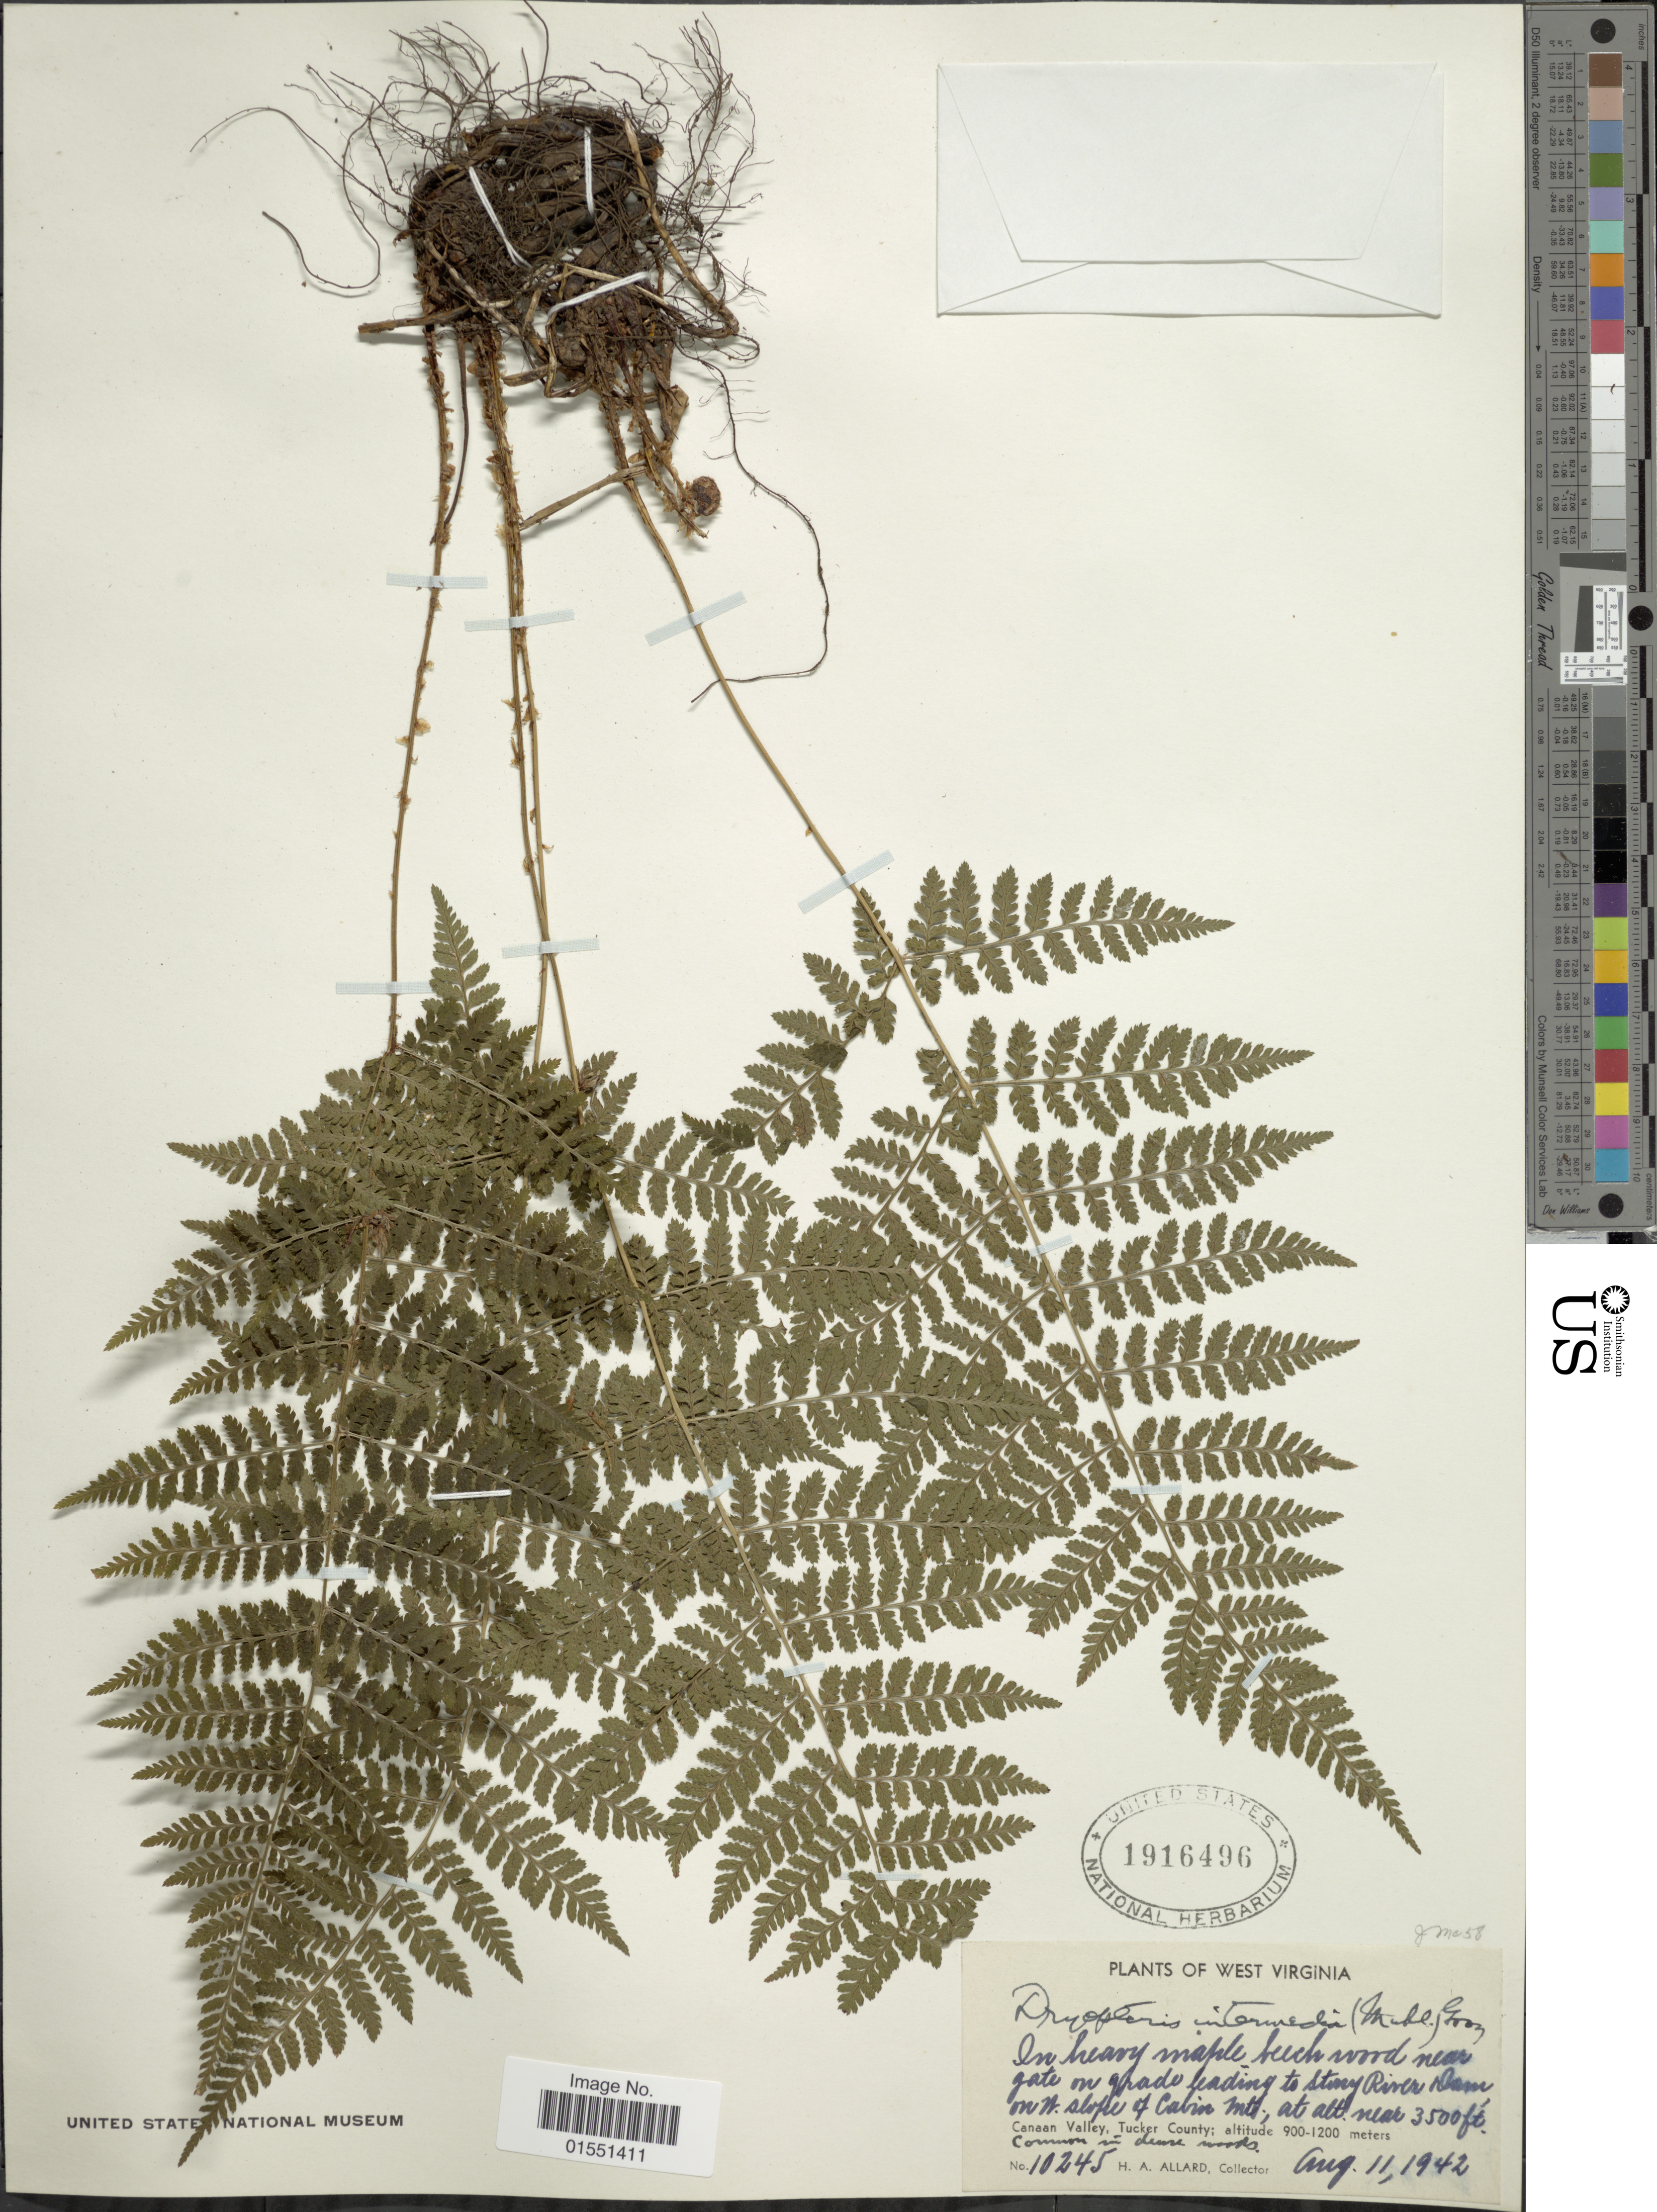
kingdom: Plantae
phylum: Tracheophyta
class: Polypodiopsida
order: Polypodiales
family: Dryopteridaceae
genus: Dryopteris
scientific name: Dryopteris intermedia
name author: (Muhl.) A. Gray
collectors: H. A. Allard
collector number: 10245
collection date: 1942-08-11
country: United States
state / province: West Virginia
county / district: Tucker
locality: Near gate on grade leading to Stony River stream on N. slope of Cabin Mt., Canaan Valley, Tucker County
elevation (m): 1067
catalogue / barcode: US 1916496